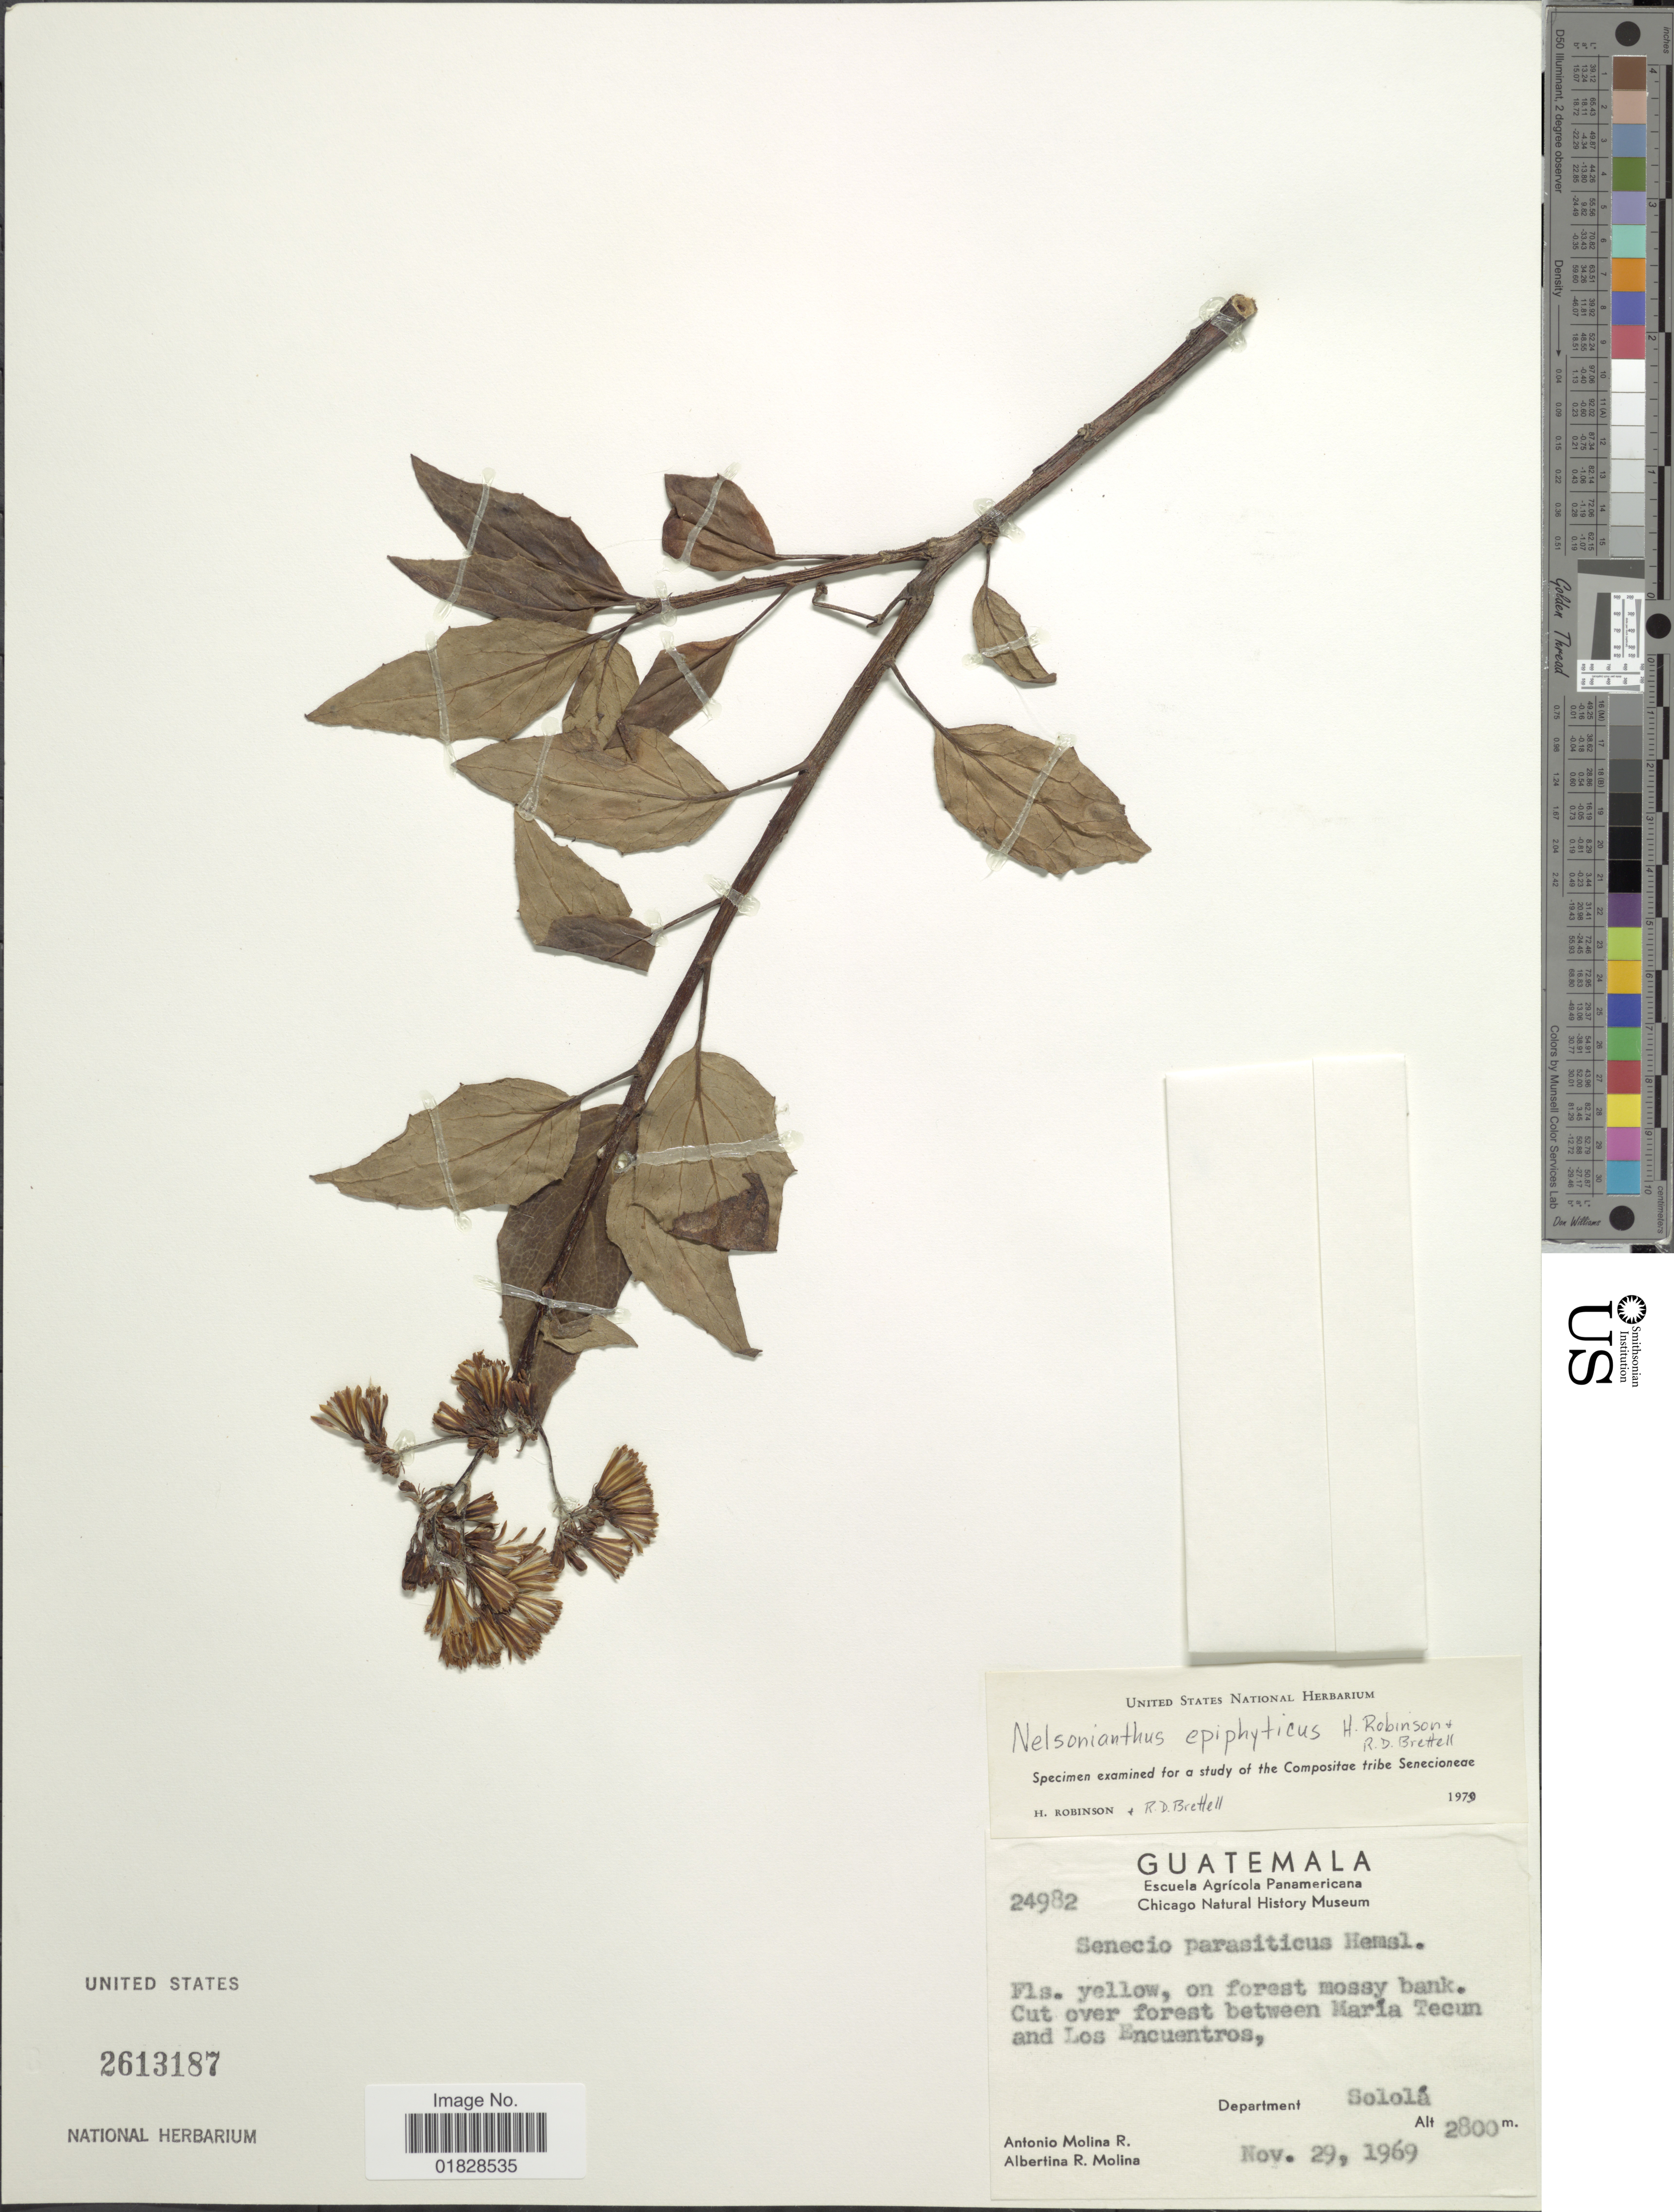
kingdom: Plantae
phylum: Tracheophyta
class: Magnoliopsida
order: Asterales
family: Asteraceae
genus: Nelsonianthus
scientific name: Nelsonianthus epiphyticus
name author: H. Rob. & Brettell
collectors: A. Molina R. & A. R. Molina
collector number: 24982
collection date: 1969-11-29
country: Guatemala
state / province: Sololá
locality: Cut over forest between María Tecum and Los Encuentros, Department Sololá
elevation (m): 2800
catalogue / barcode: US 2613187